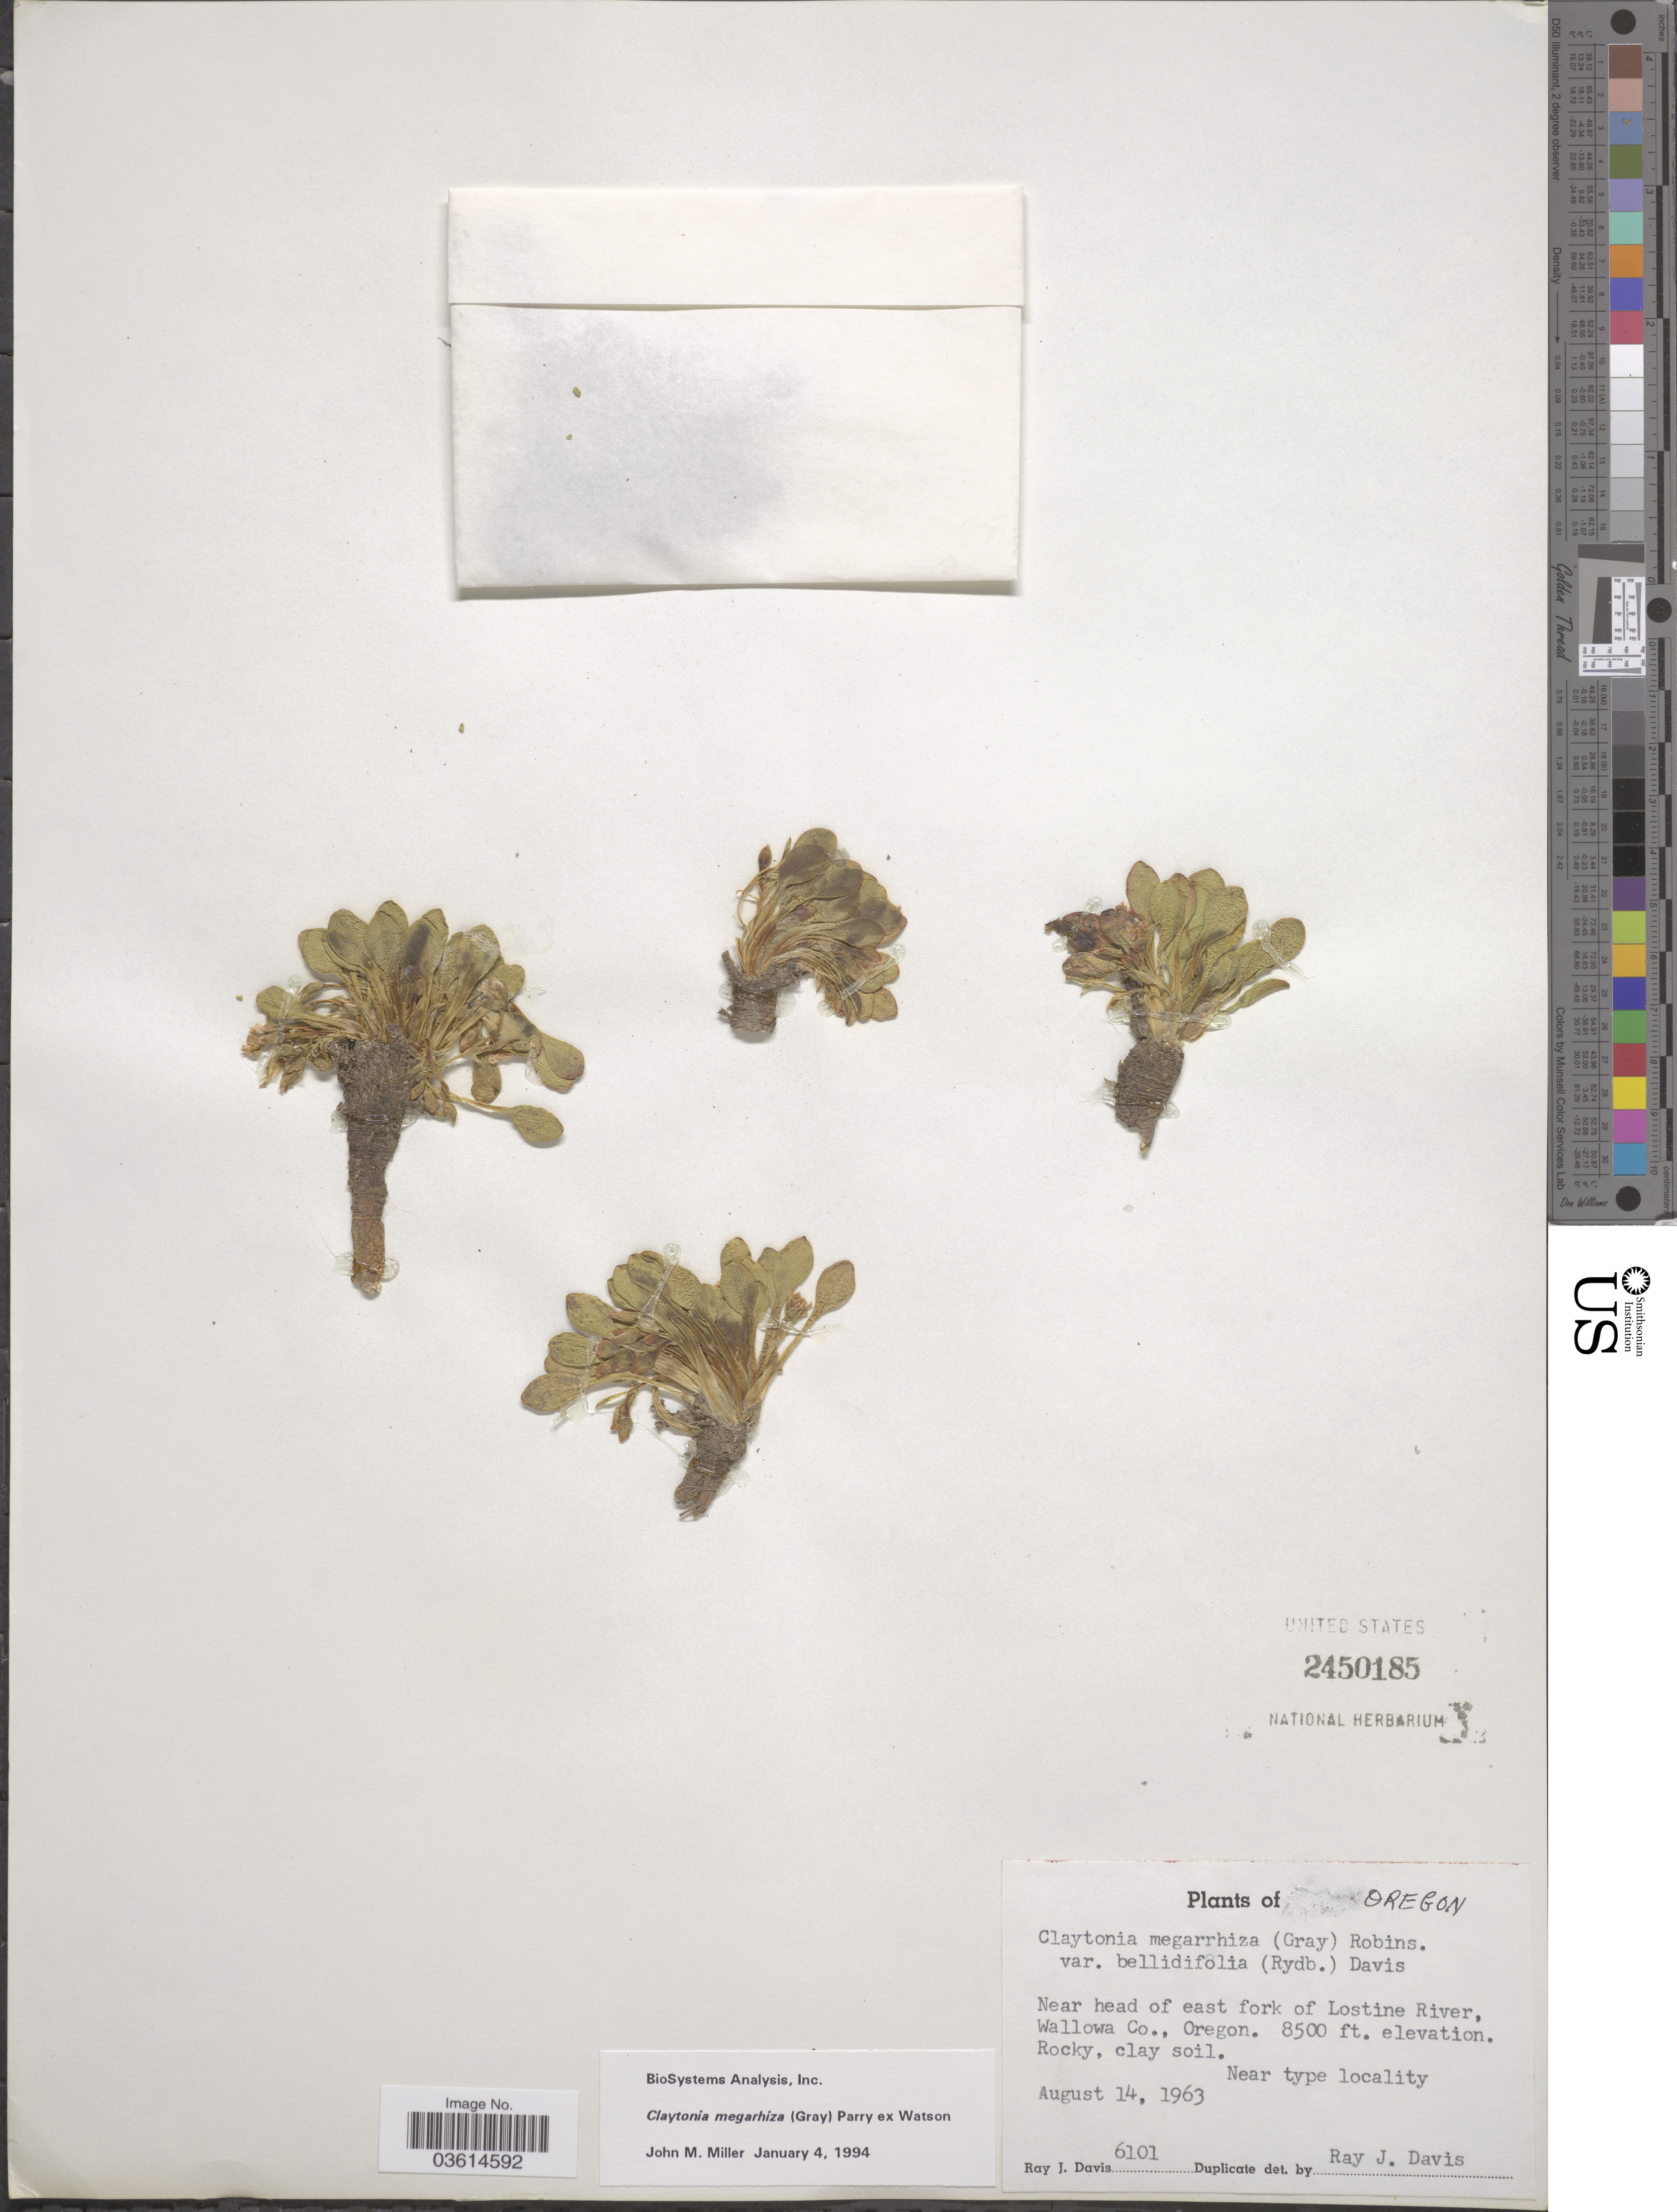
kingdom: Plantae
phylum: Tracheophyta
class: Magnoliopsida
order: Caryophyllales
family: Montiaceae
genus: Claytonia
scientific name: Claytonia megarhiza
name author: (A. Gray) Parry ex S. Watson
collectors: R. Davis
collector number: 6101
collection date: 1963-08-14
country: United States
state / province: Oregon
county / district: Wallowa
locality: Near head of east fork of Lostine River, Wallowa Co.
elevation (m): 2591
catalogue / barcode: US 2450185